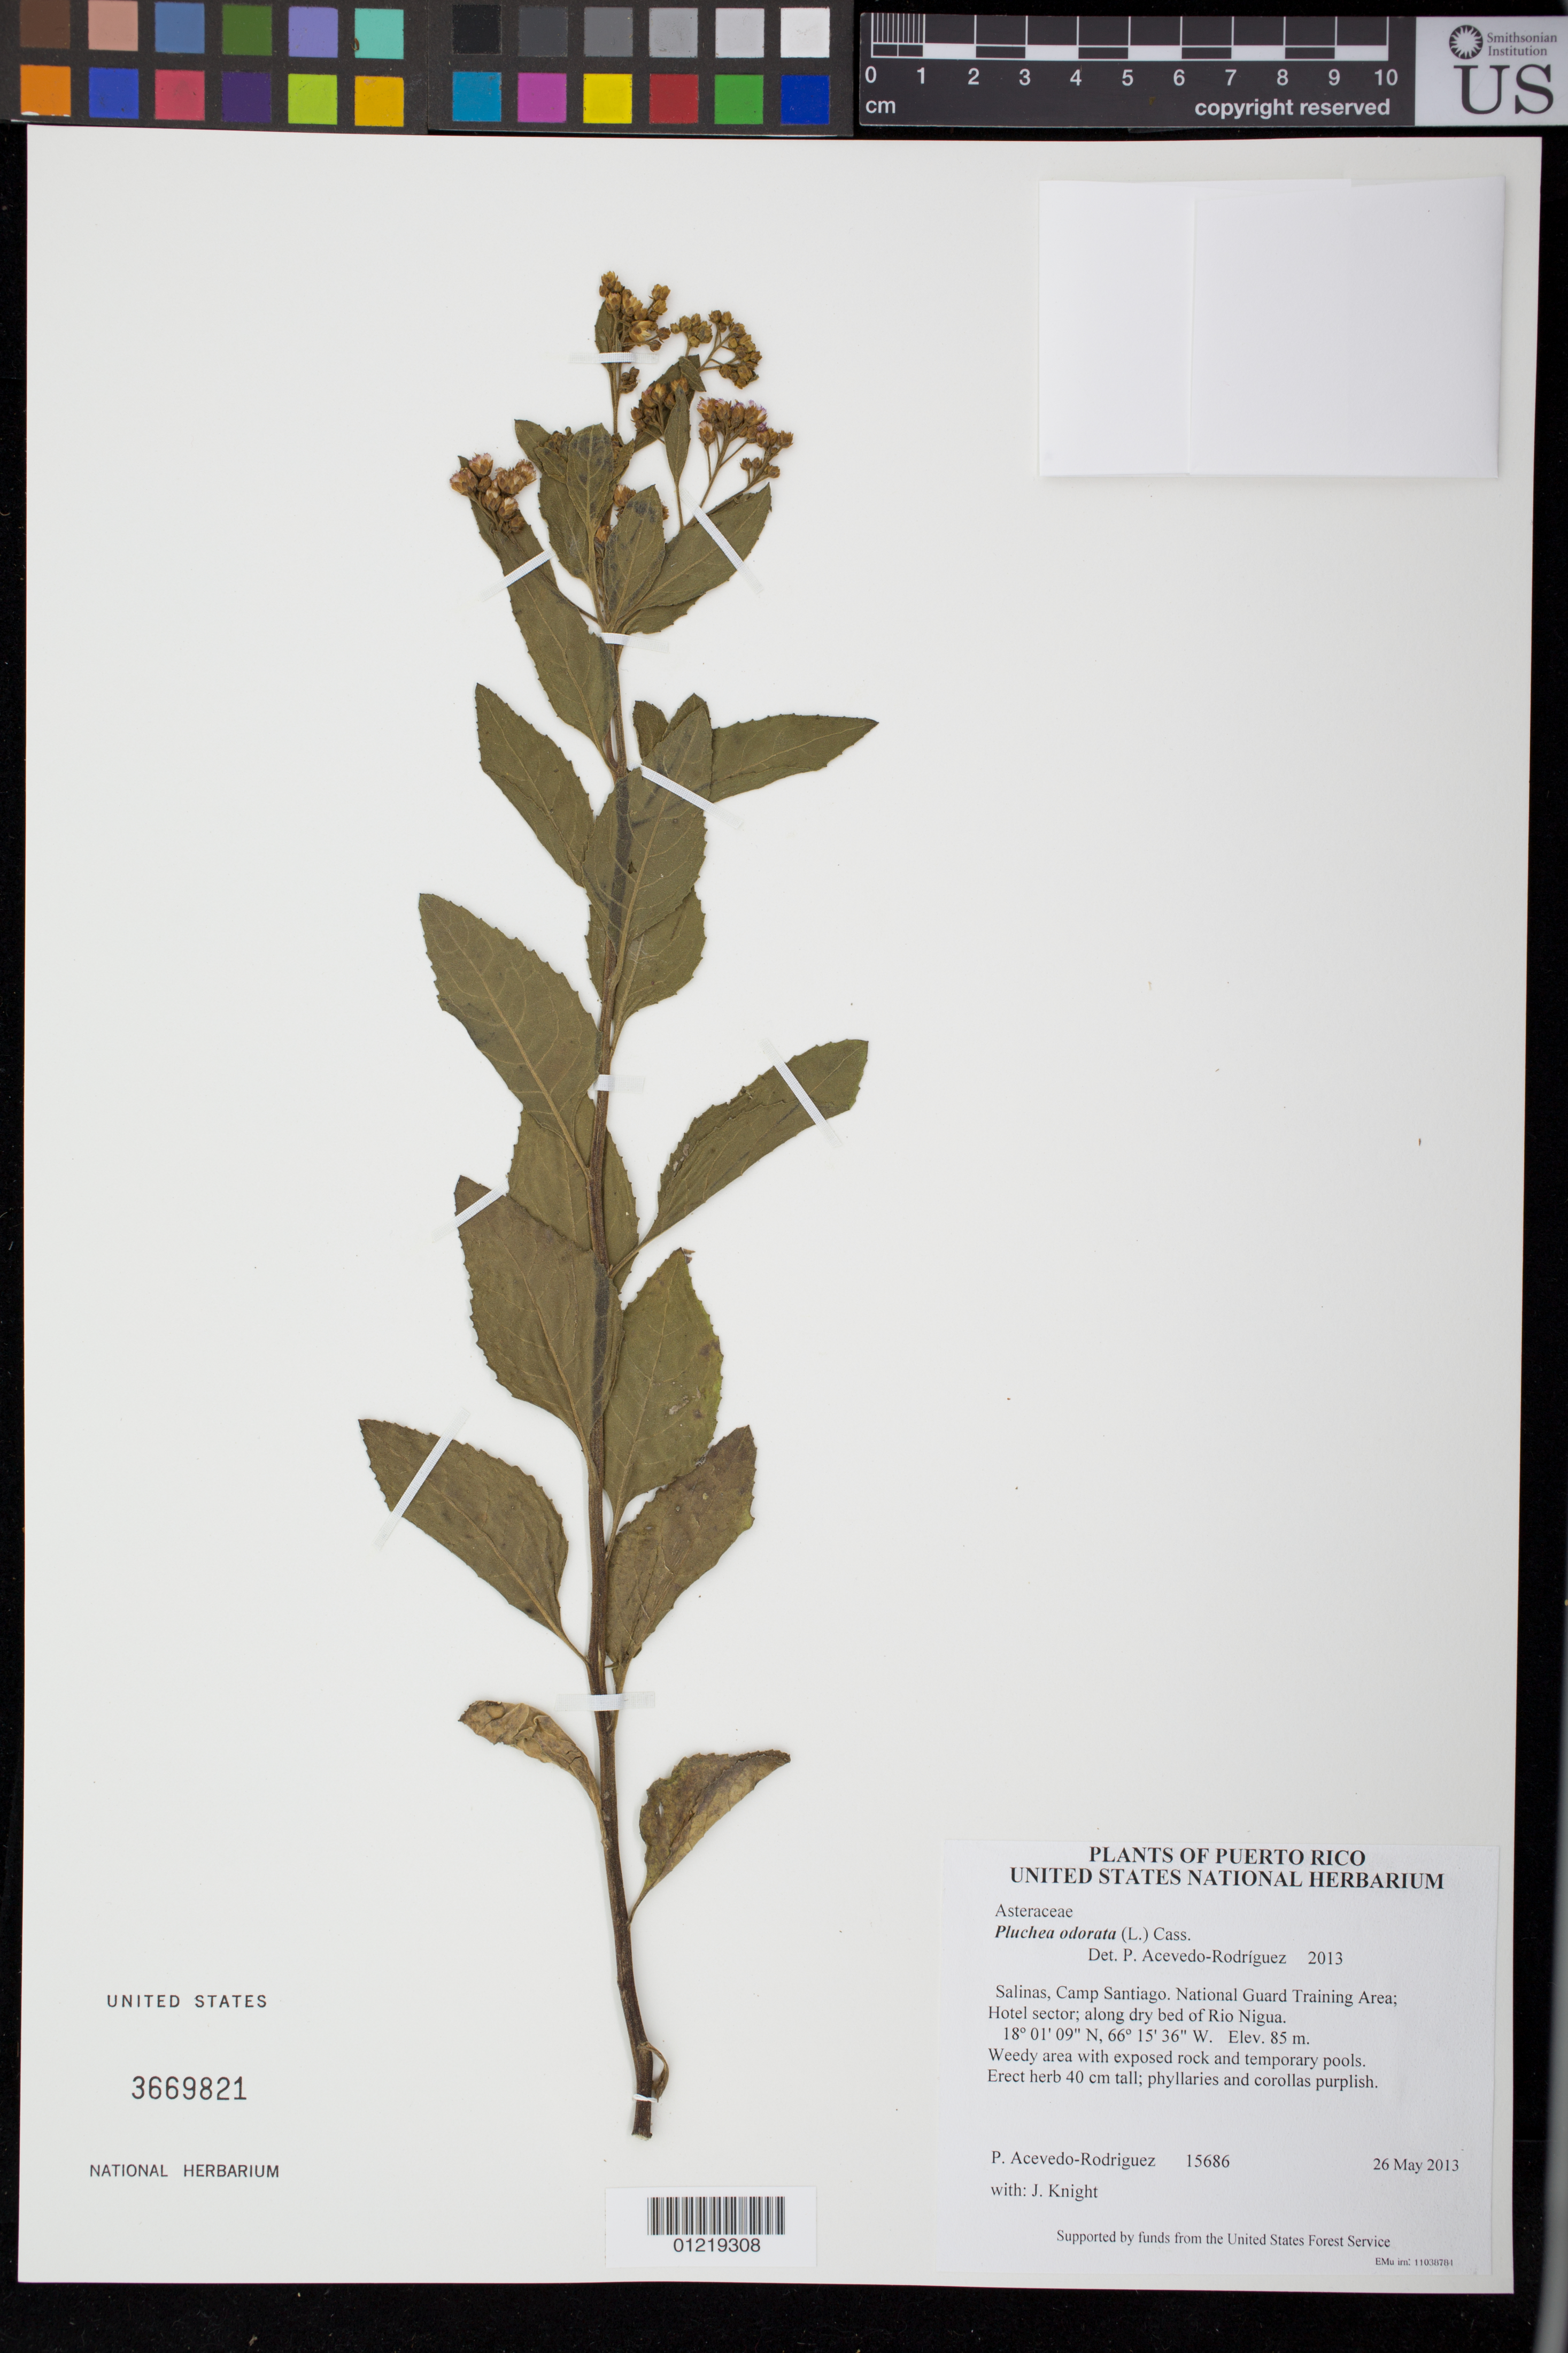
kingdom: Plantae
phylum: Tracheophyta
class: Magnoliopsida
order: Asterales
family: Asteraceae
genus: Pluchea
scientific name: Pluchea carolinensis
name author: (Jacq.) D. Don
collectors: P. Acevedo-Rodr. & J. Knight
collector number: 15686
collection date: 2013-05-26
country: Puerto Rico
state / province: Salinas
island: Puerto Rico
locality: Camp Santiago. National Guard Training Area; Hotel sector; along dry bed of Rio Nigua.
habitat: Weedy area with exposed rock and temporary pools.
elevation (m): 85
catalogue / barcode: US 3669821